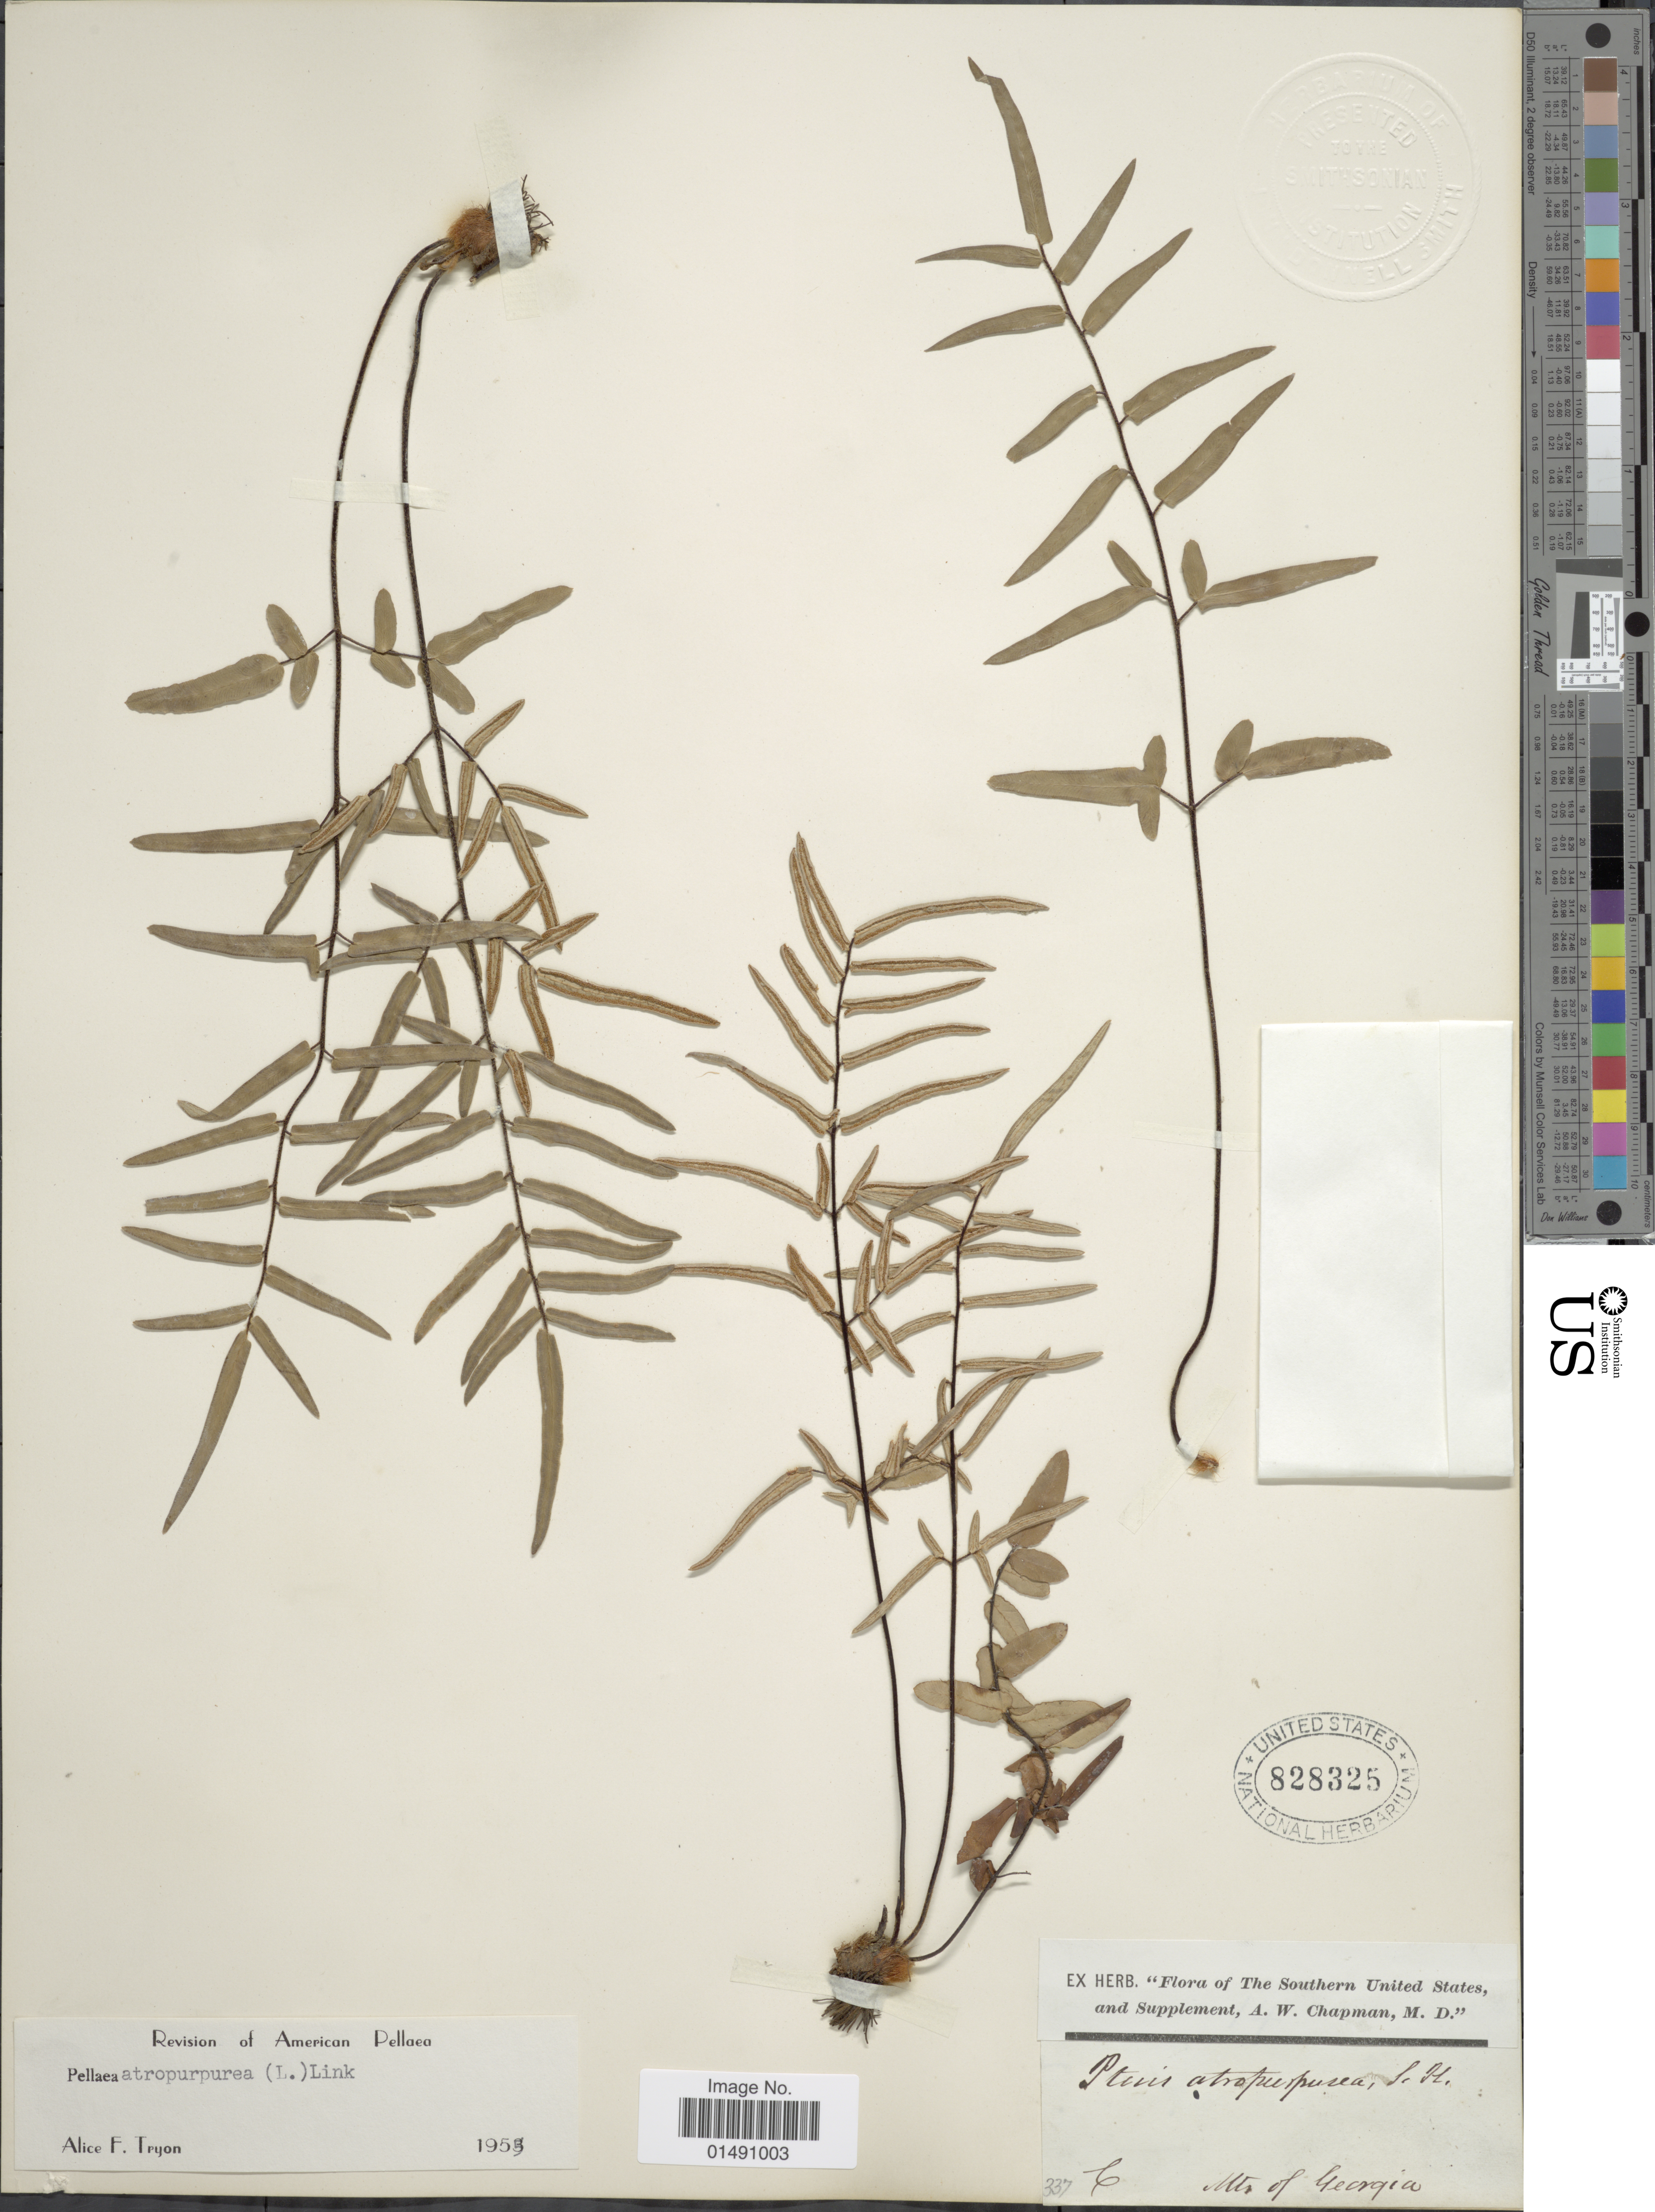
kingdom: Plantae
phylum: Tracheophyta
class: Polypodiopsida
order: Polypodiales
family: Pteridaceae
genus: Pellaea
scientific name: Pellaea atropurpurea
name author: (L.) Link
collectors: A. W. Chapman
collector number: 337c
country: United States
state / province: Georgia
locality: Mts of Georgia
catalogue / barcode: US 828325